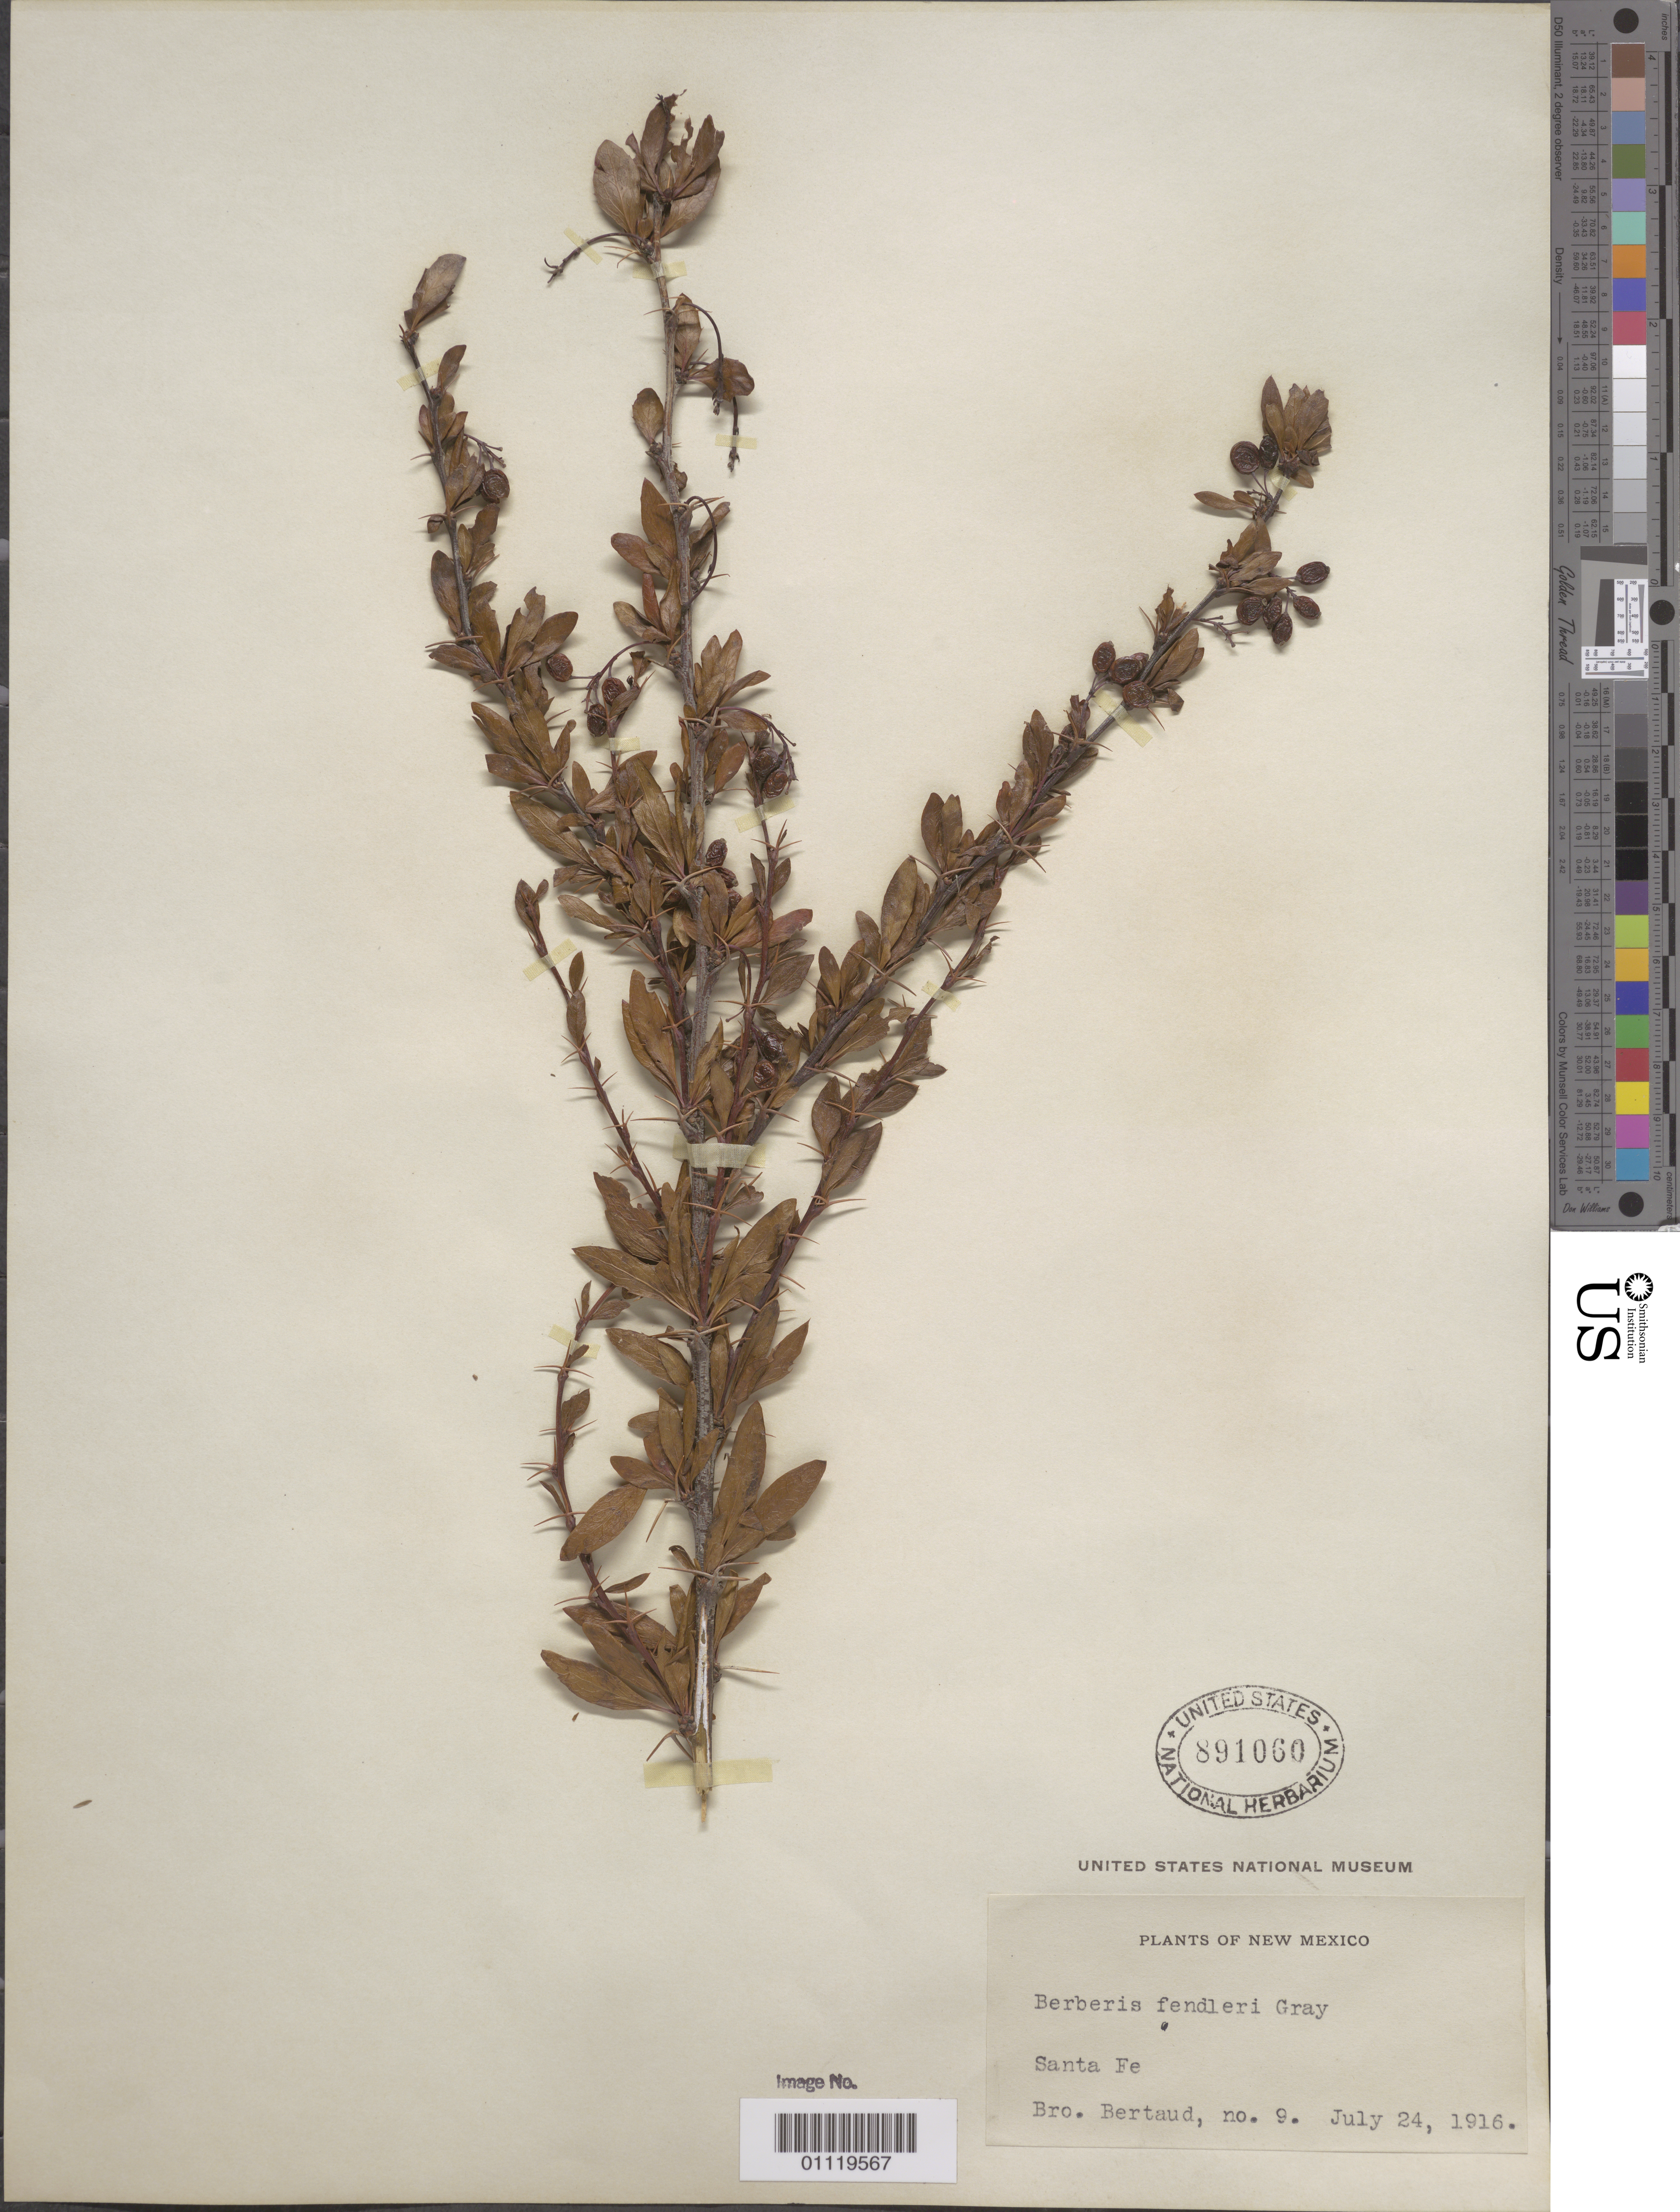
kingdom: Plantae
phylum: Tracheophyta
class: Magnoliopsida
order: Ranunculales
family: Berberidaceae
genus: Berberis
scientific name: Berberis fendleri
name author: A. Gray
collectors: Bro. Bertaud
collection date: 1916-07-24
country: United States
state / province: New Mexico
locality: Santa Fe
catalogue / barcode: US 891060